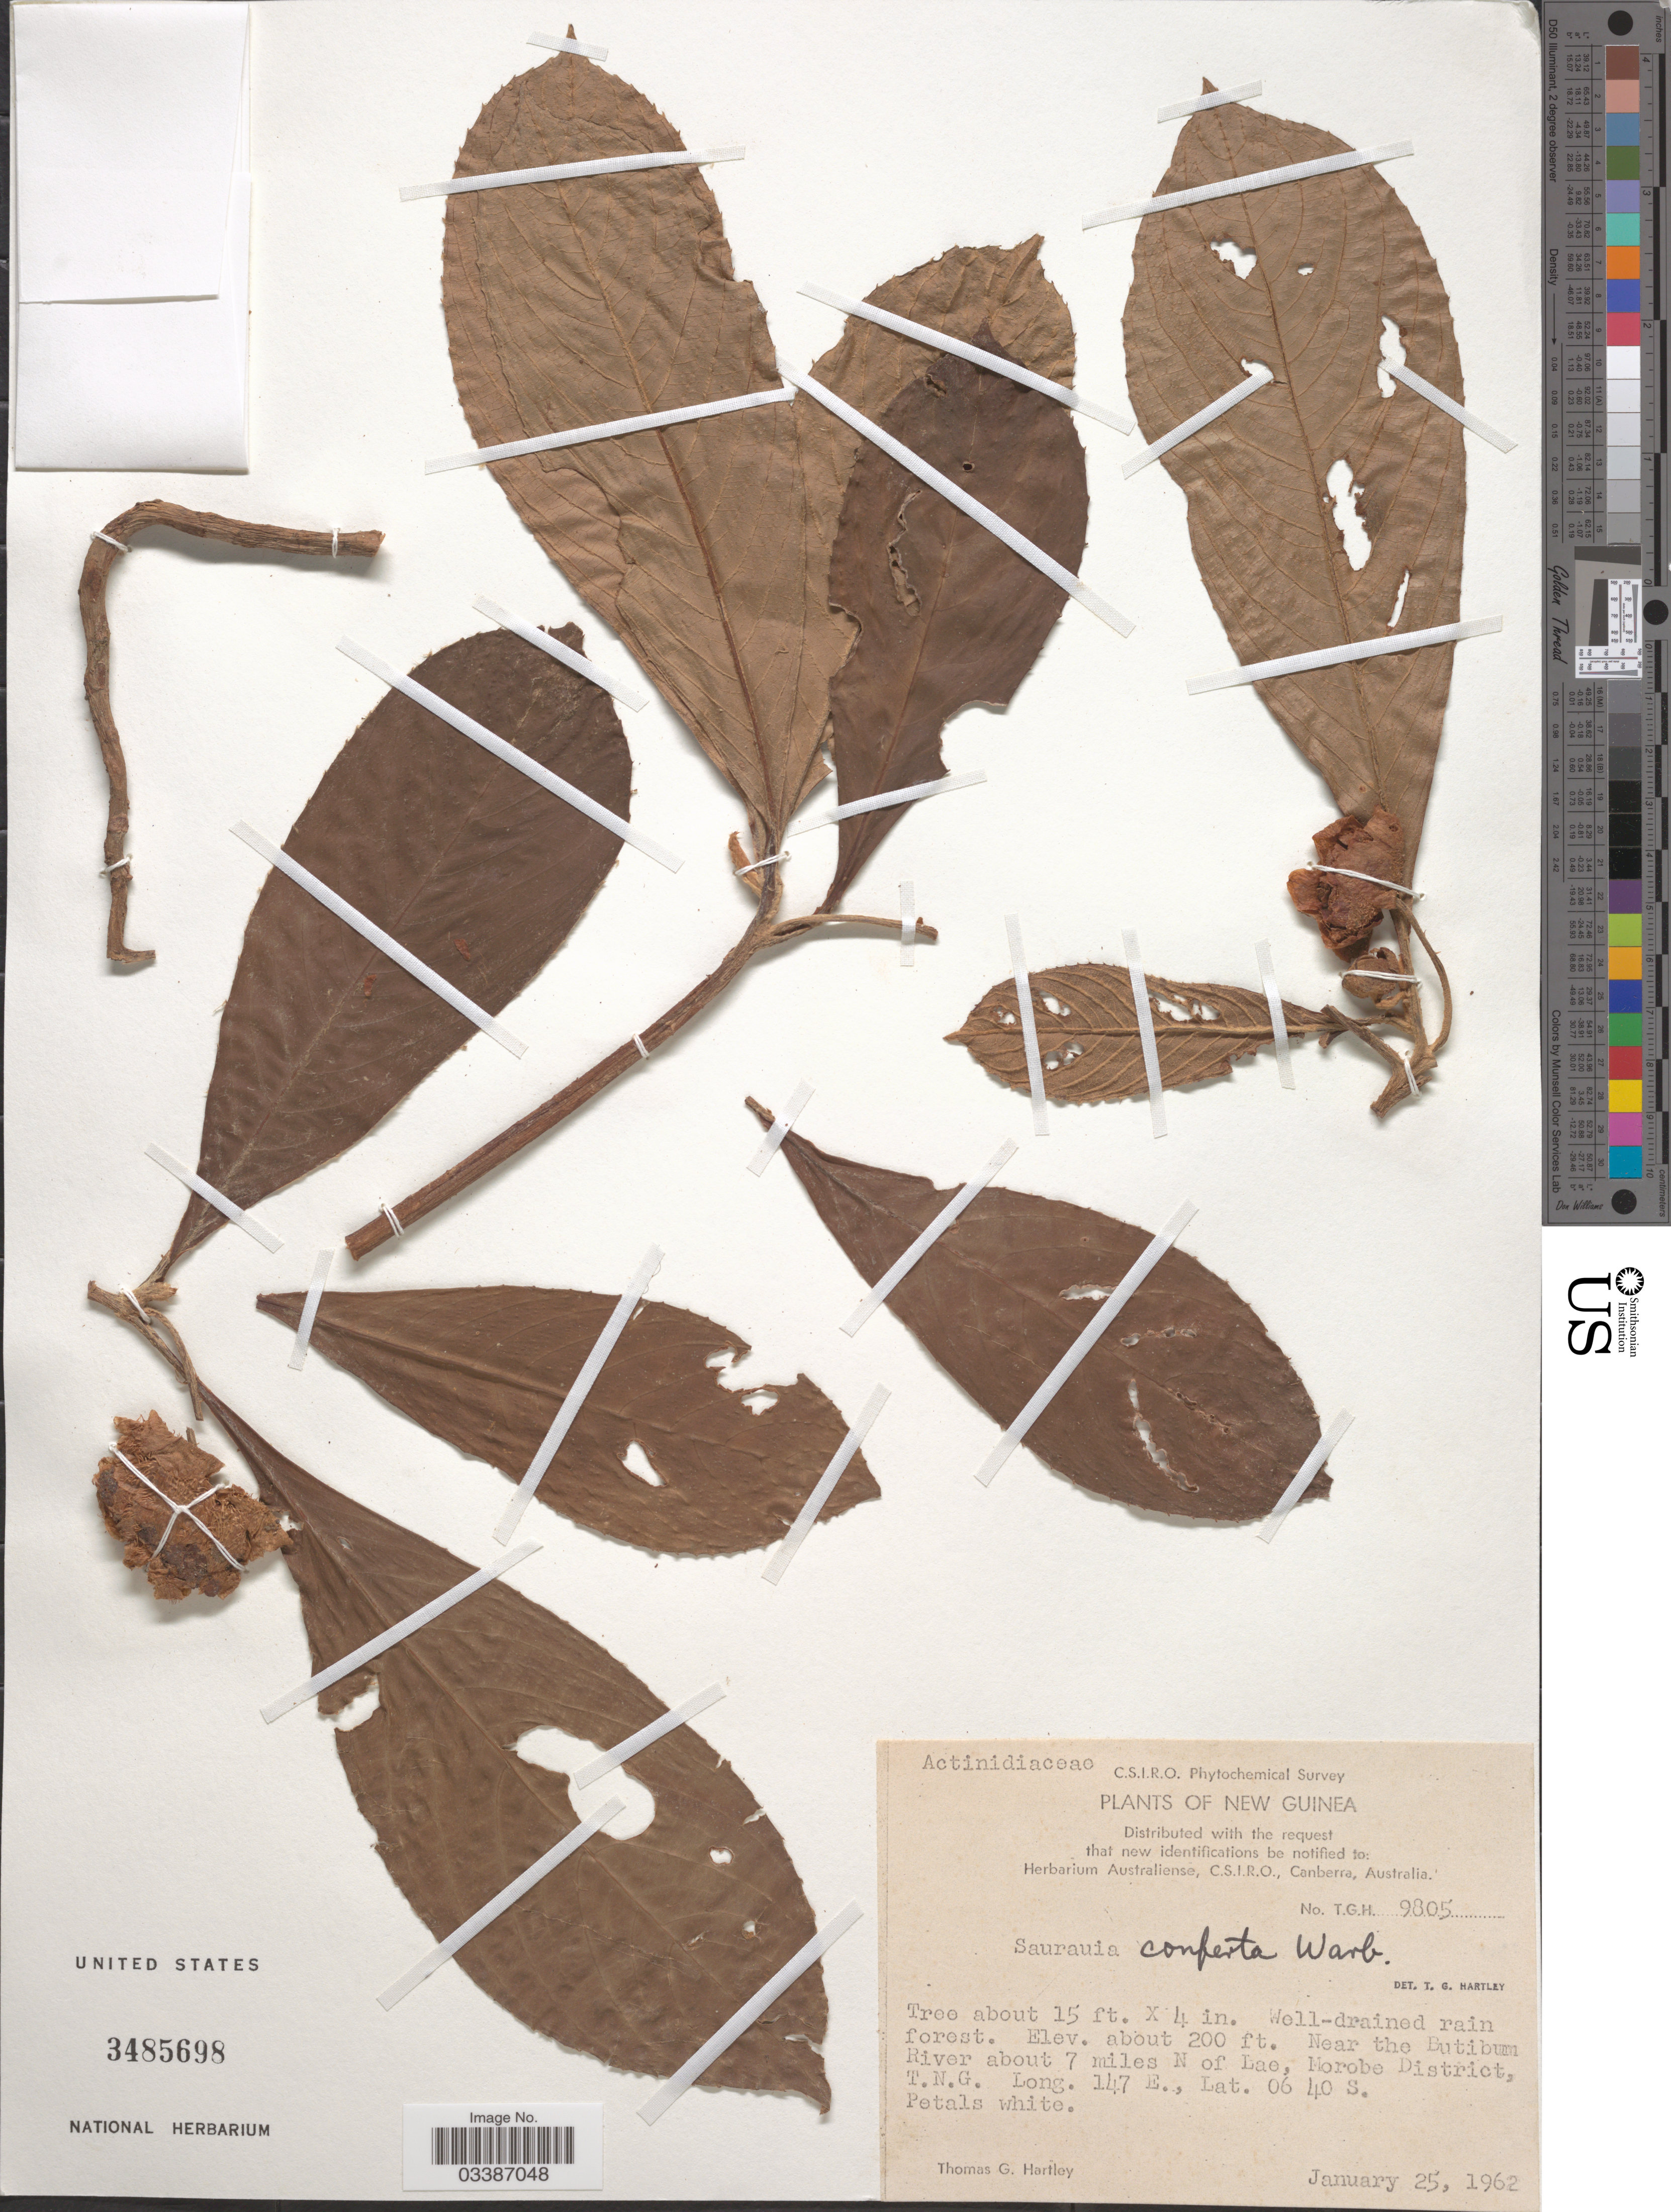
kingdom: Plantae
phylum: Tracheophyta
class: Magnoliopsida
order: Ericales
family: Actinidiaceae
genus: Saurauia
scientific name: Saurauia conferta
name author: Warb.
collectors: T. Hartley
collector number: TGH9805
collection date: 1962-01-25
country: Papua New Guinea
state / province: Morobe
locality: New Guinea. Near the Butibum River about 7 miles N of Lae, Morobe District, T.N.G.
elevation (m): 61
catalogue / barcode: US 3485698